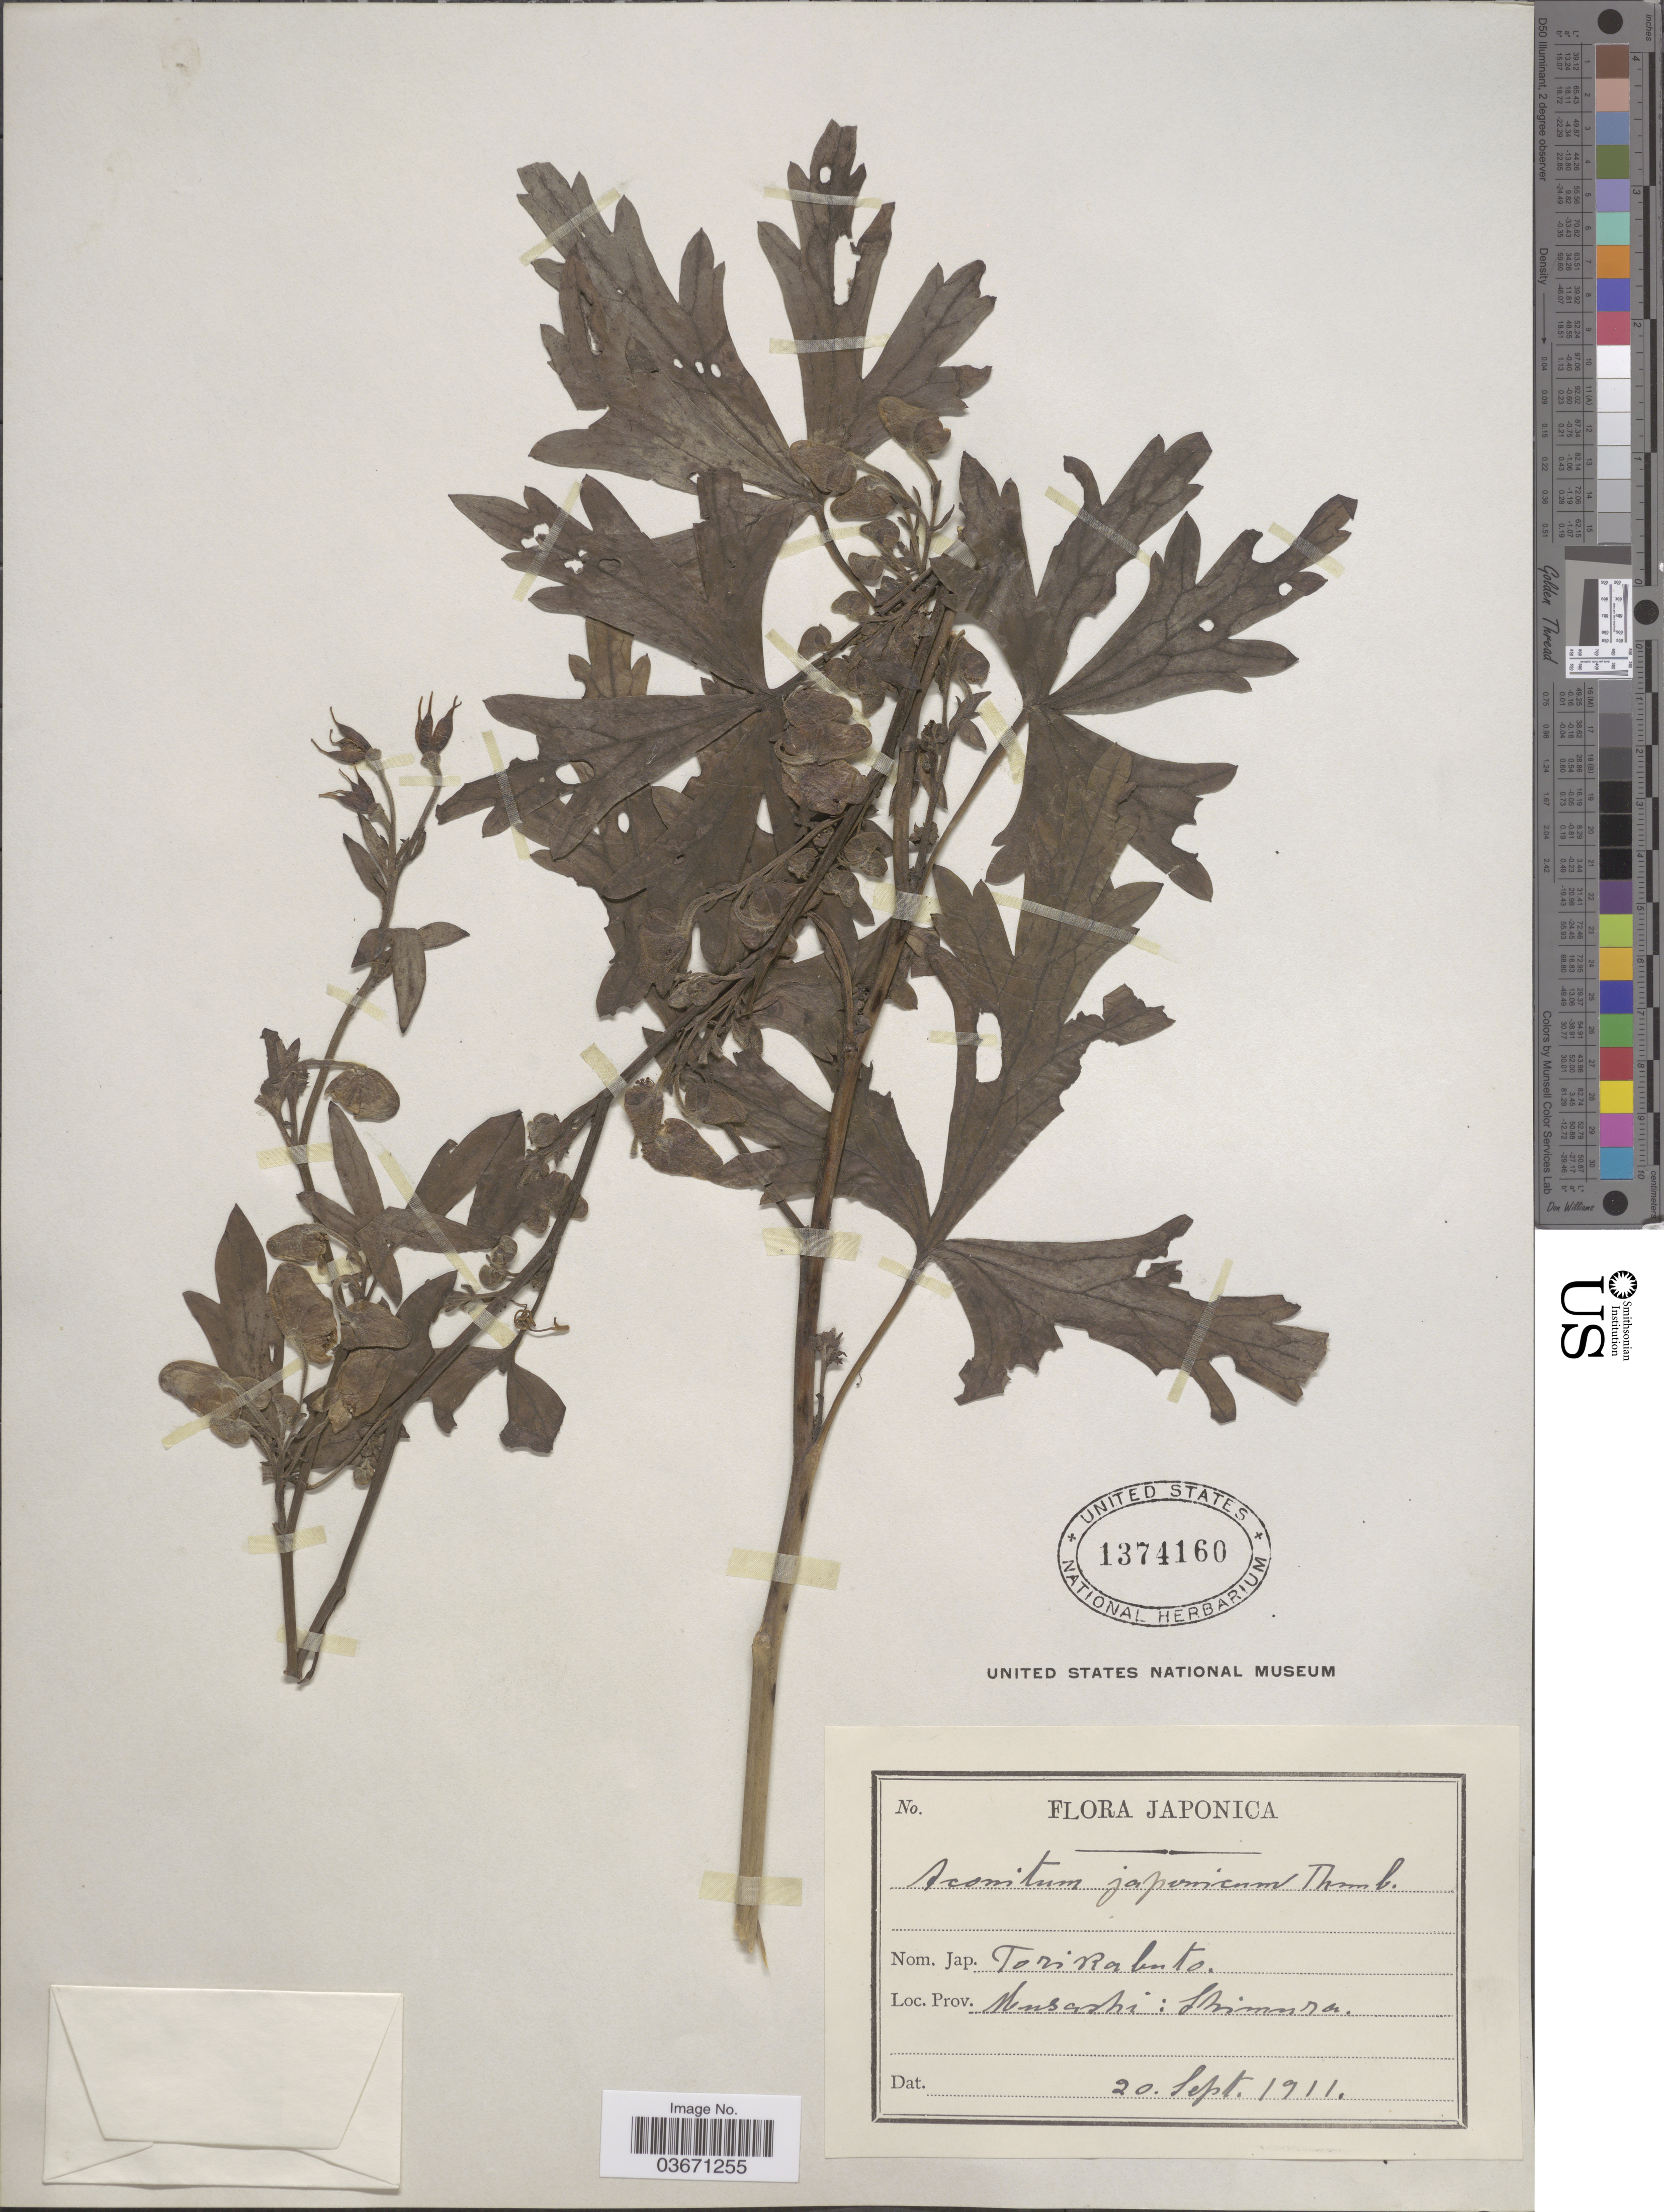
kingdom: Plantae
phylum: Tracheophyta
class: Magnoliopsida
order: Ranunculales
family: Ranunculaceae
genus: Aconitum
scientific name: Aconitum japonicum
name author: Thunb.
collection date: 1911-09-20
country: Japan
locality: Musashi: Shimura.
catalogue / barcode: US 1374160